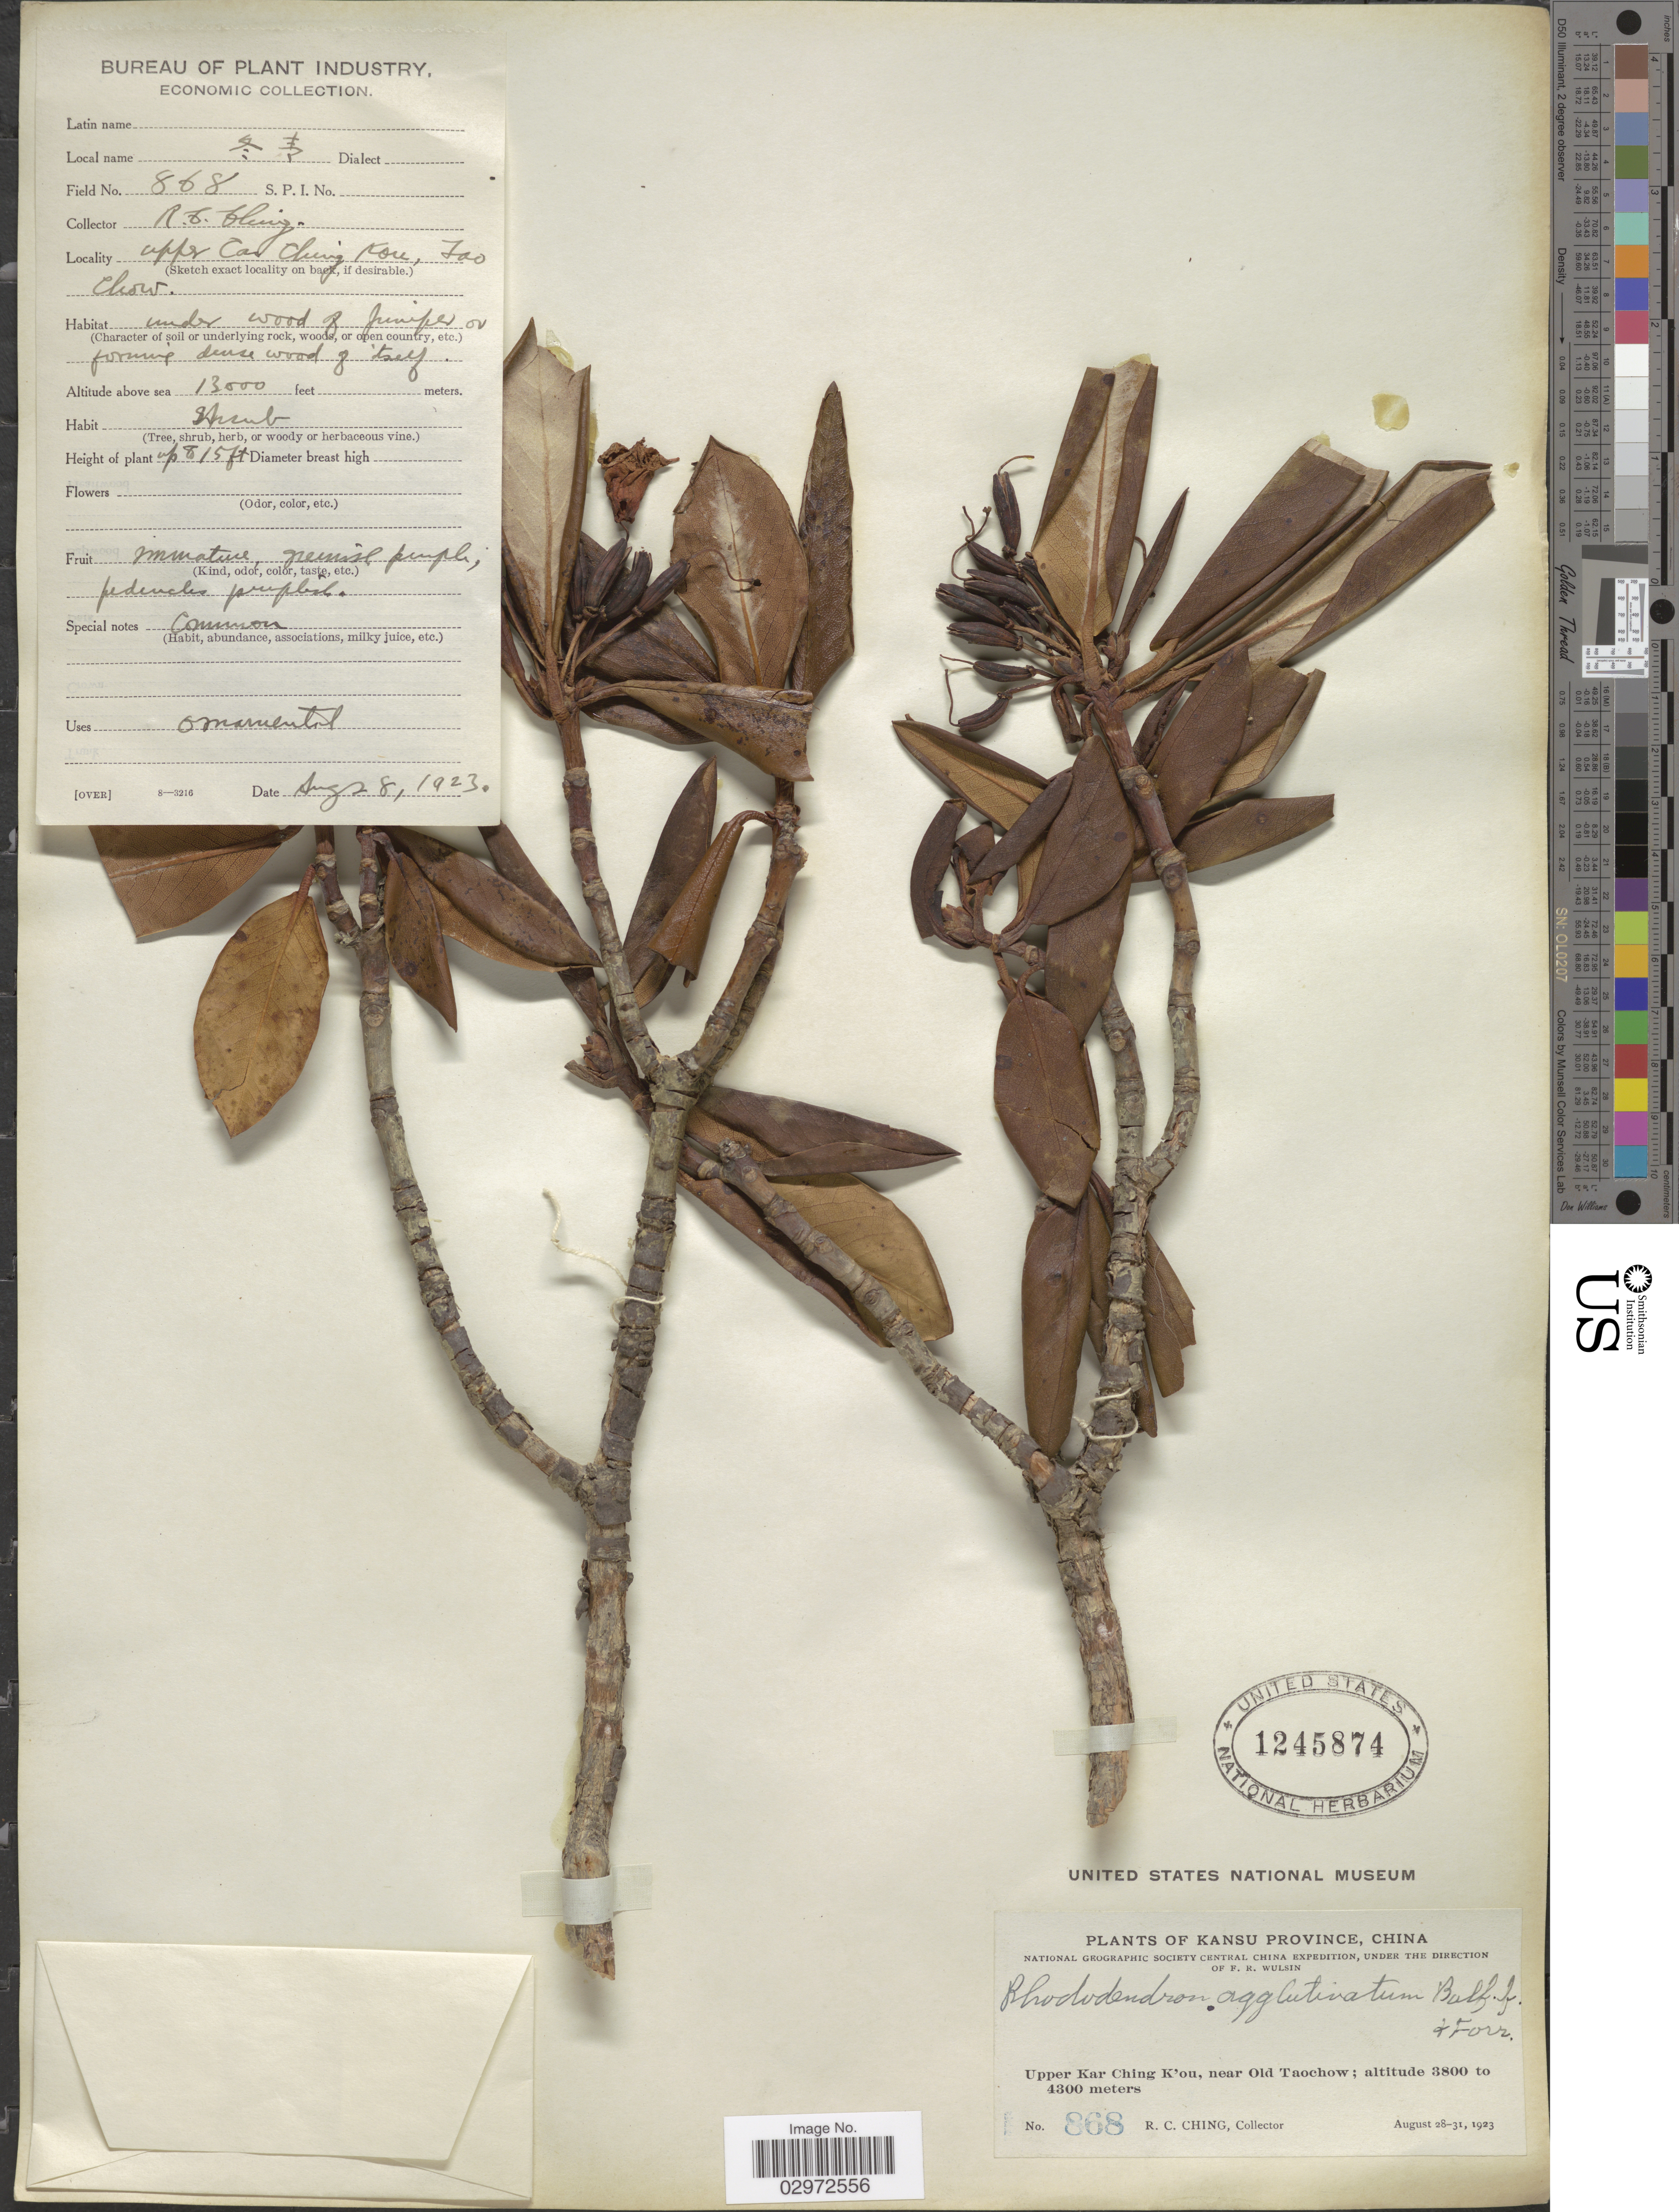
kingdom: Plantae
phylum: Tracheophyta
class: Magnoliopsida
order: Ericales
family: Ericaceae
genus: Rhododendron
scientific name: Rhododendron przewalskii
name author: Maxim.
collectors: R. C. Ching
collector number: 868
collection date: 1923-08-28/1923-08-31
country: China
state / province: Gansu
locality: Kansu Province, China, Upper Kar Ching K'ou, near Old Taochow.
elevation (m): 3800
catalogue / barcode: US 1245874